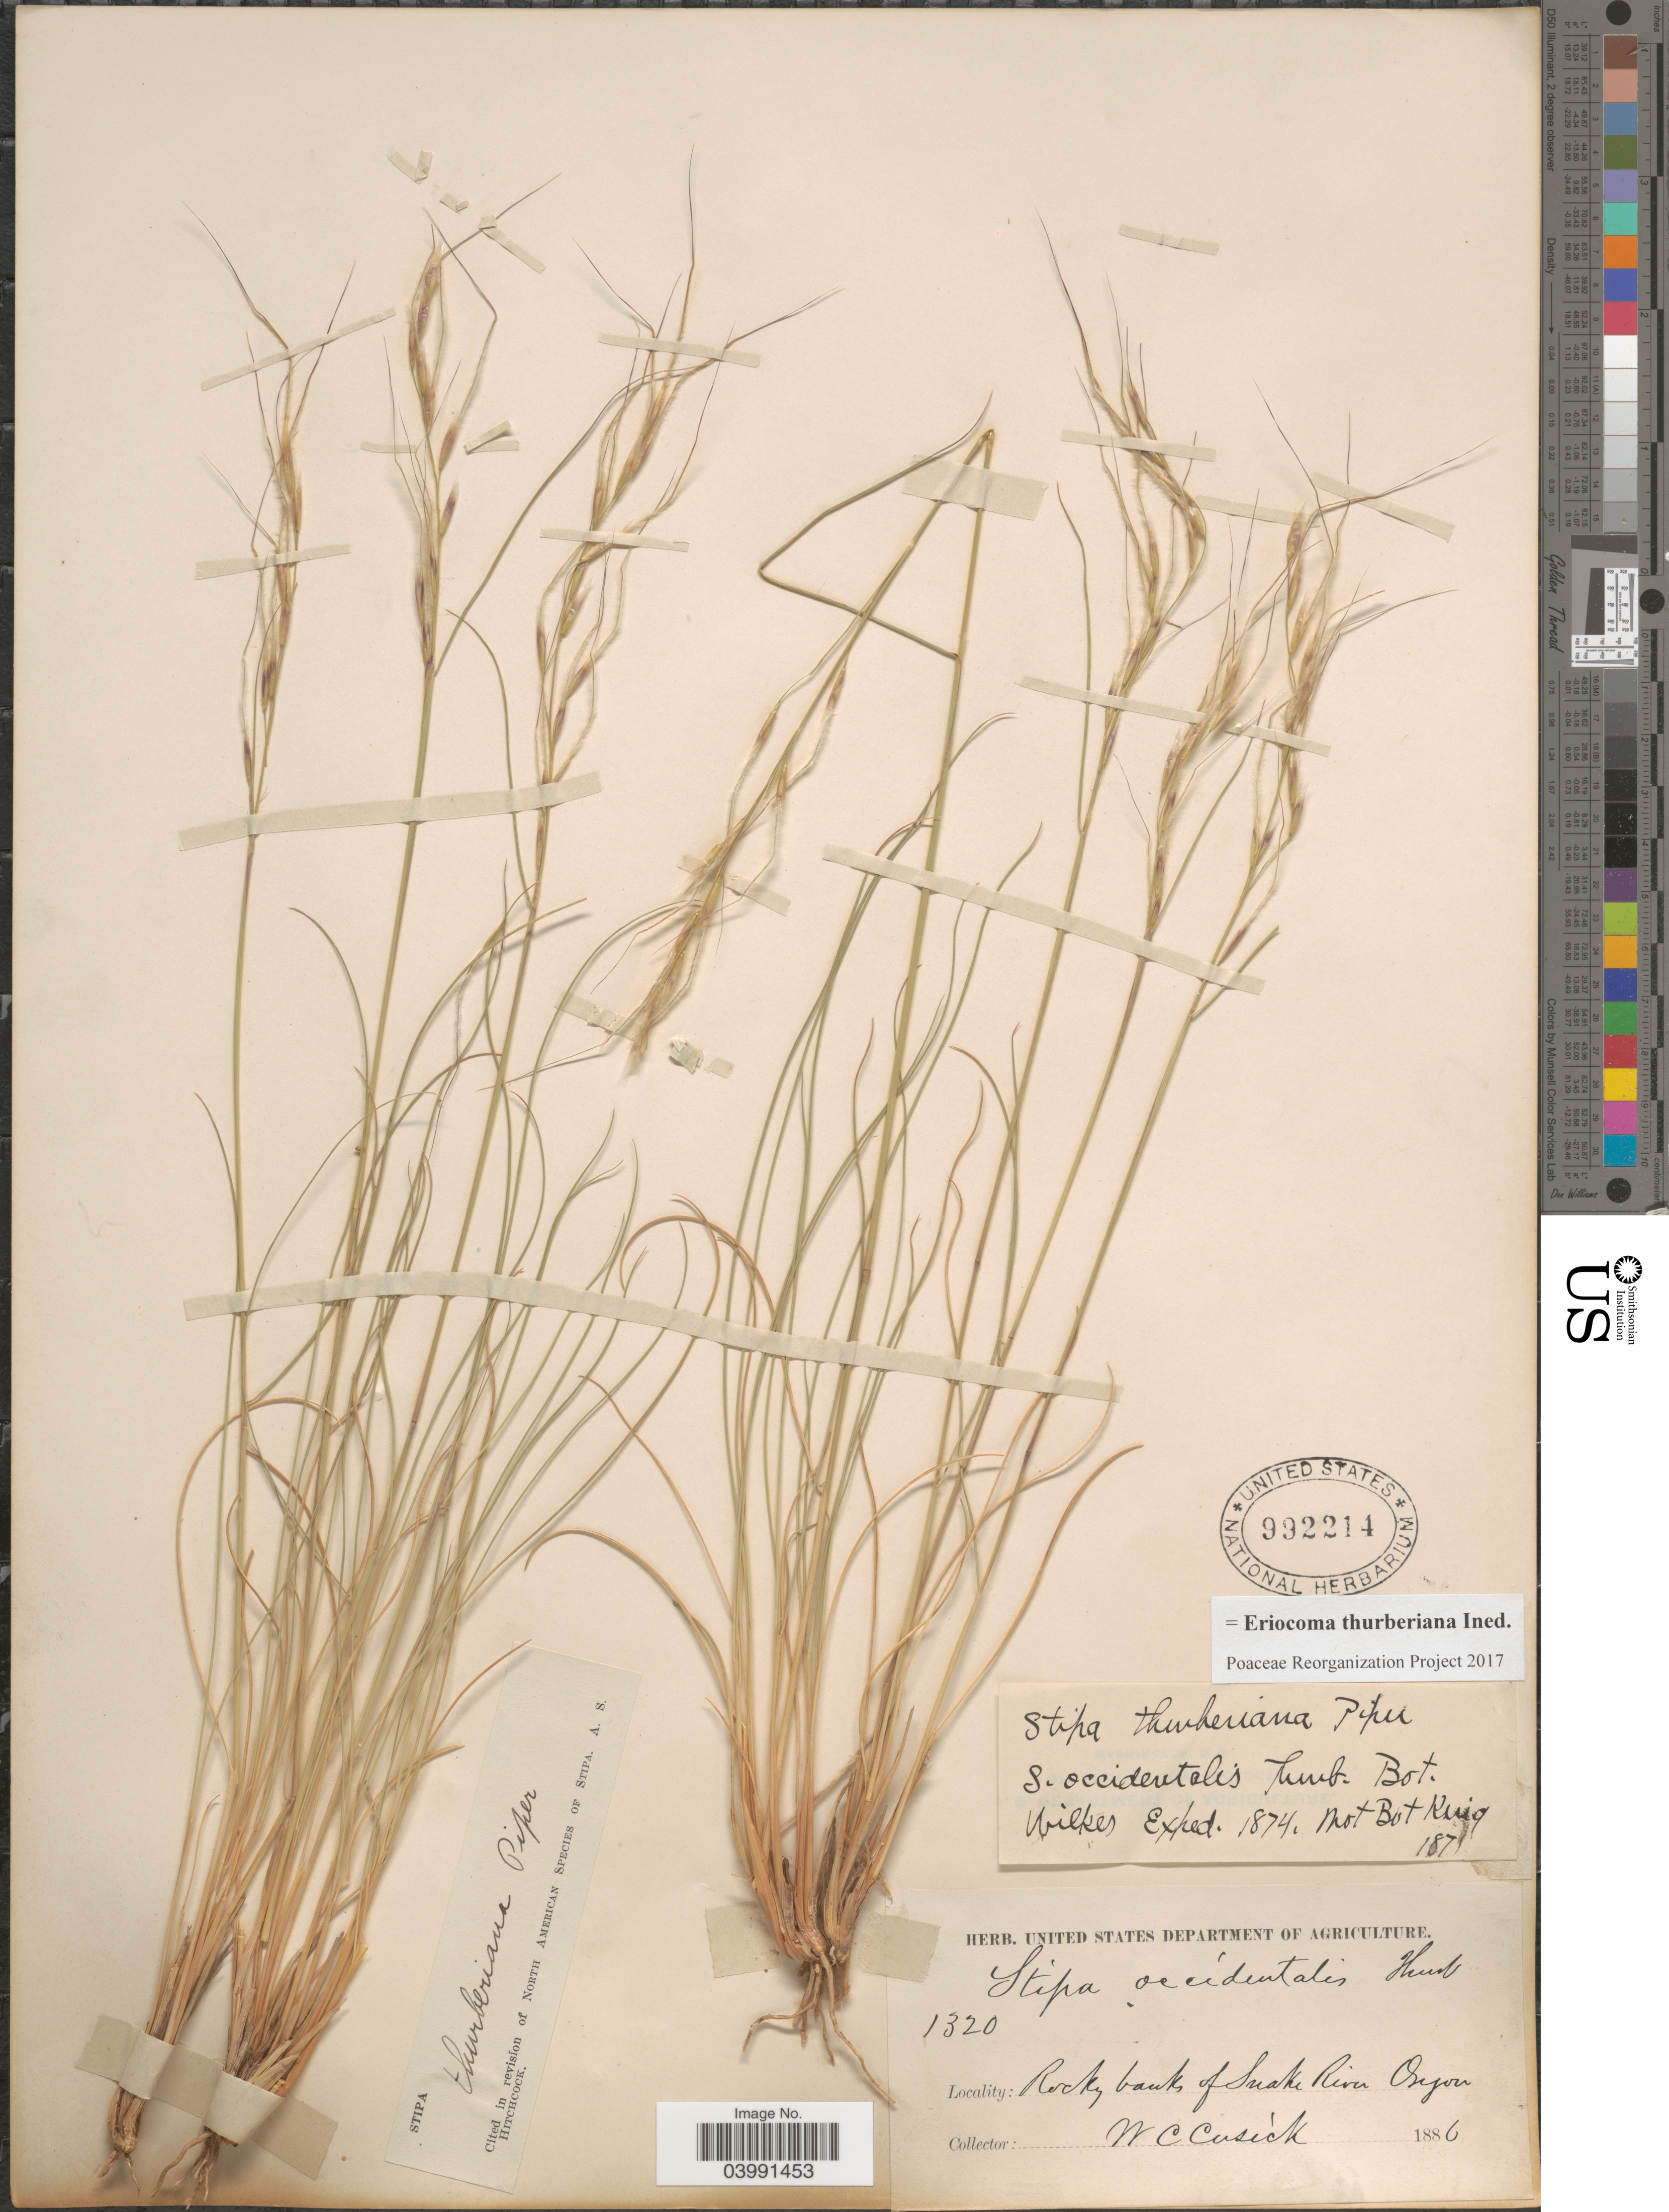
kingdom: Plantae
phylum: Tracheophyta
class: Liliopsida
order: Poales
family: Poaceae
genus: Eriocoma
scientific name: Eriocoma thurberiana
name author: (Piper) Romasch.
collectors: W. C. Cusick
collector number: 1320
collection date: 1886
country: United States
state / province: Oregon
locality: Rocky banks of Snake River.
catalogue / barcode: US 992214